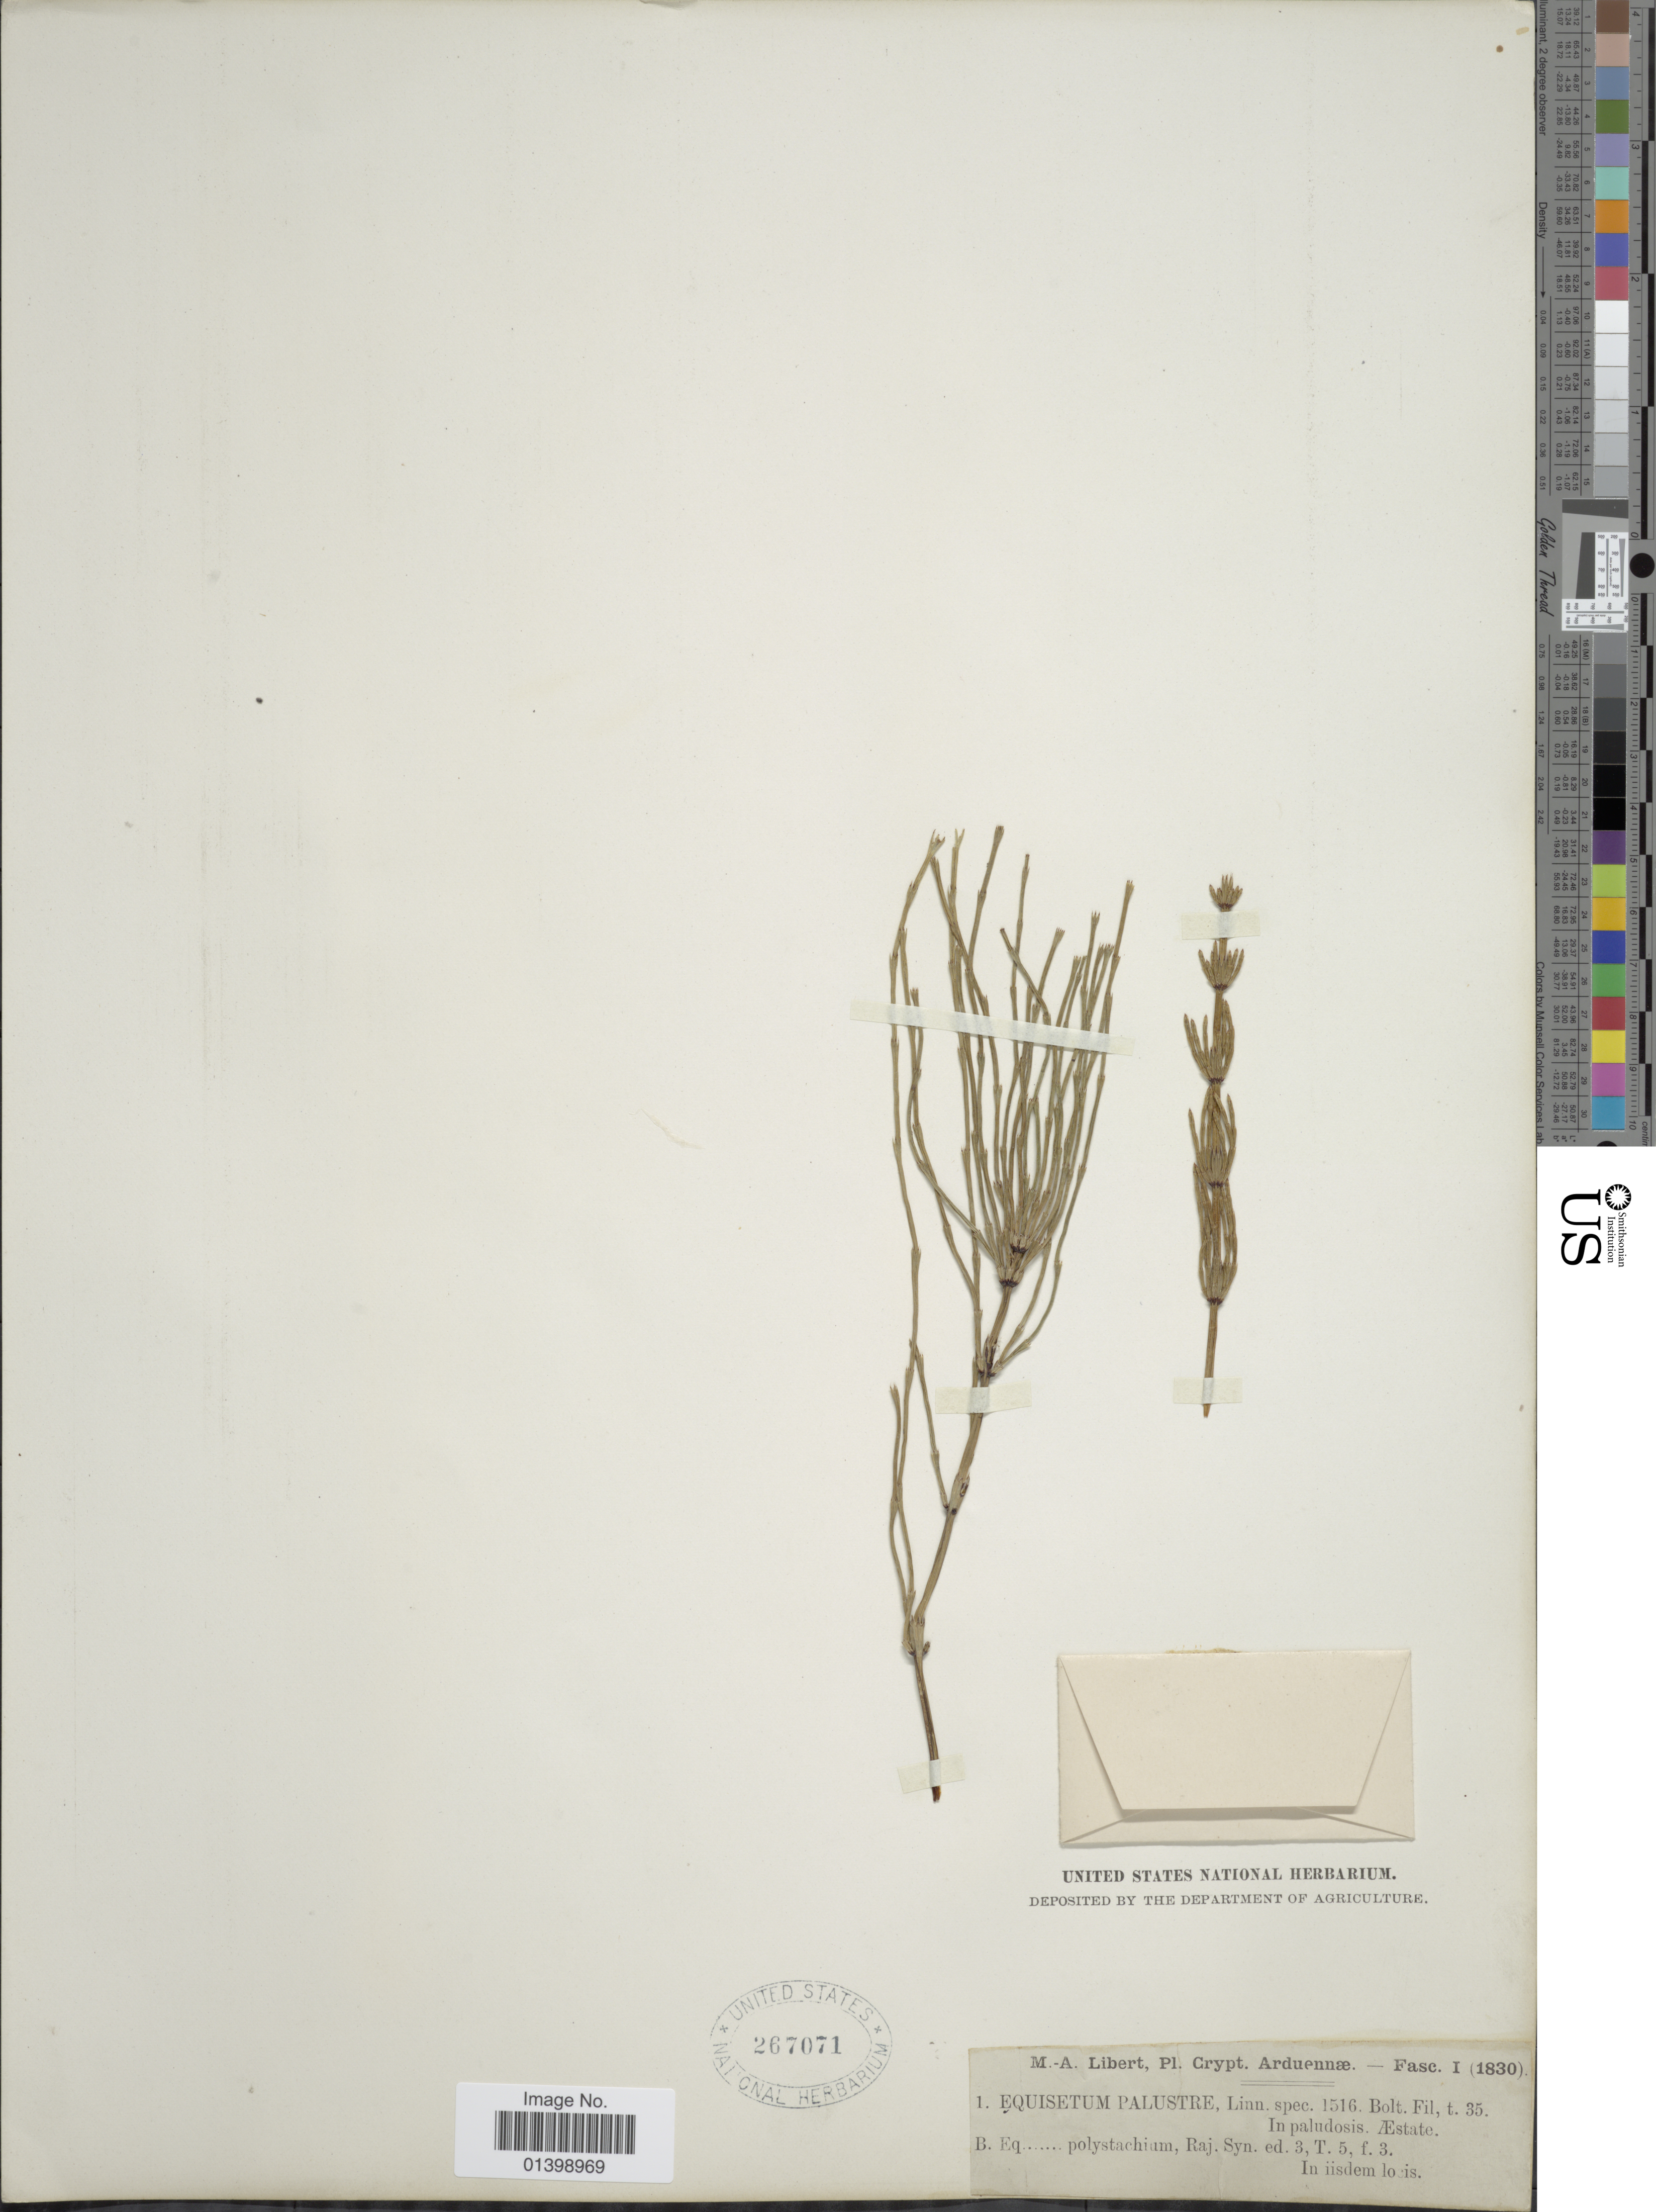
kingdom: Plantae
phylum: Tracheophyta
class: Polypodiopsida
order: Equisetales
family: Equisetaceae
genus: Equisetum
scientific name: Equisetum palustre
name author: L.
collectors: M. Libert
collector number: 1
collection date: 1830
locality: In paludosis æstate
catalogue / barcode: US 267071